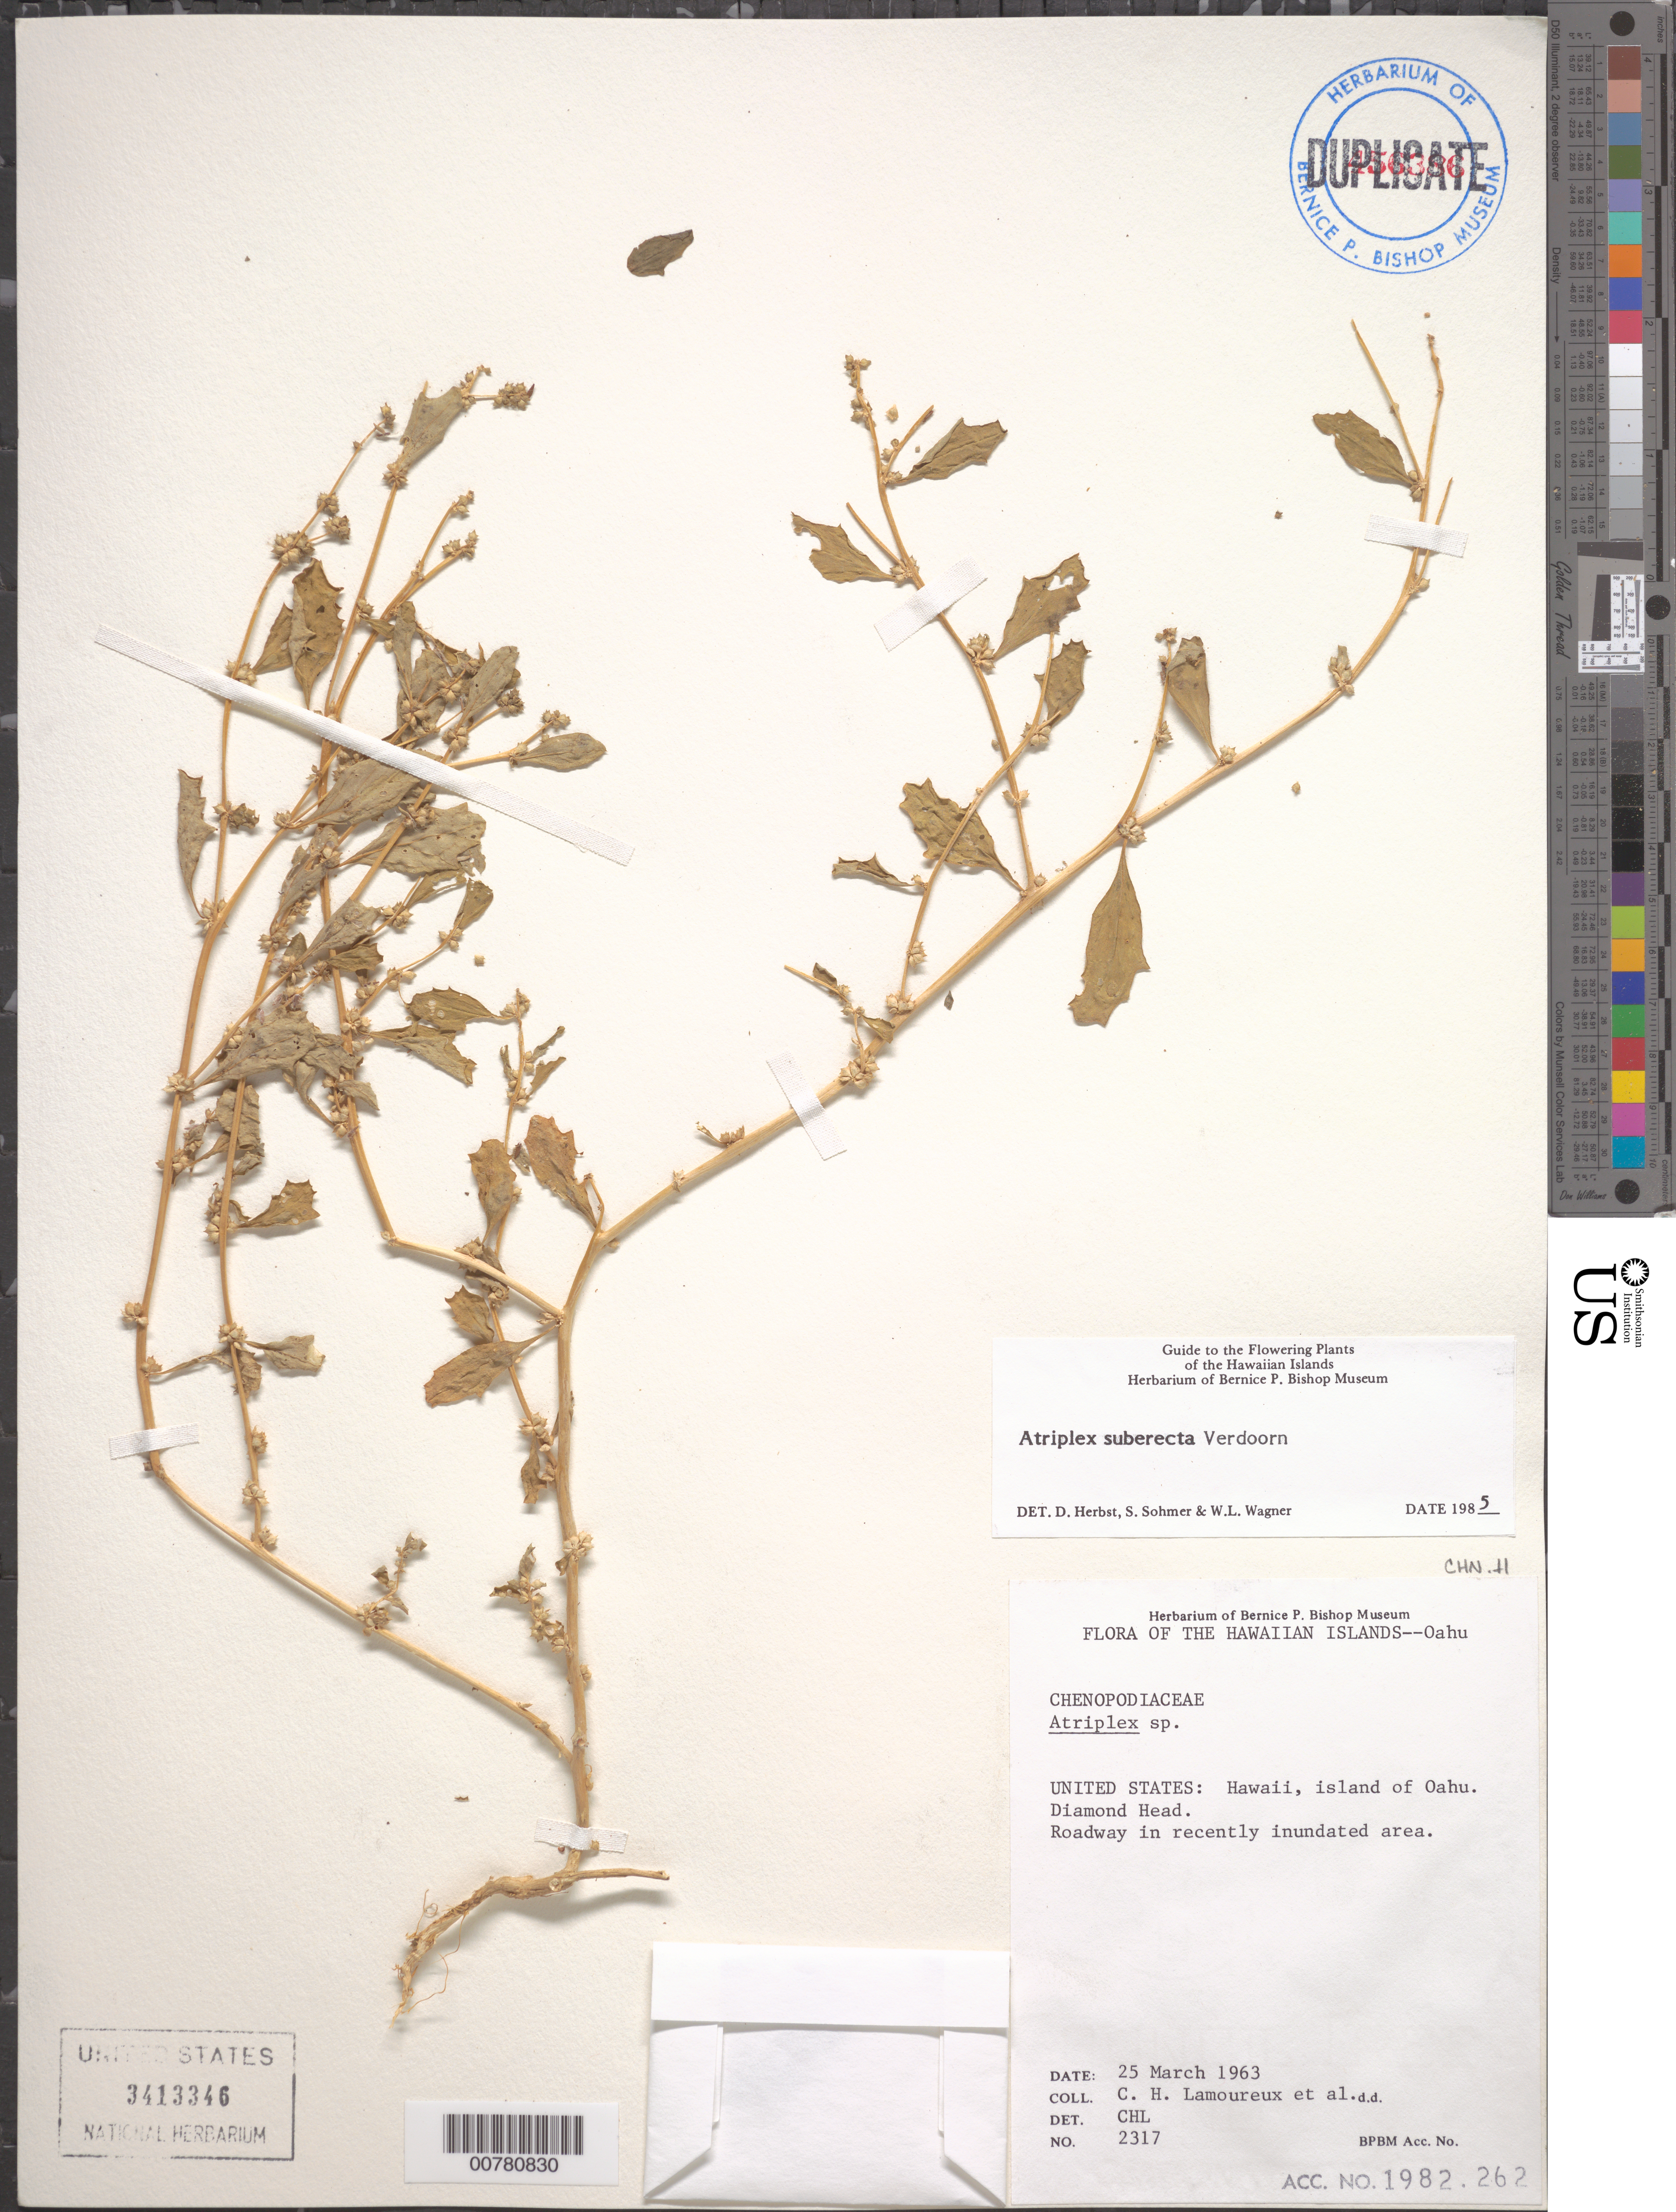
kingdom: Plantae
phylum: Tracheophyta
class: Magnoliopsida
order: Caryophyllales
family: Amaranthaceae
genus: Atriplex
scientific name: Atriplex suberecta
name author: Verd.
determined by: Herbst, D. R.; Sohmer, S. H.; Wagner, W. L.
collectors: C. H. Lamoureux & et al.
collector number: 2317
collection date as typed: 25 Mar 1963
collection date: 1963-03-25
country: United States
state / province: Hawaii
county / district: Honolulu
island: Oahu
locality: Diamond Head, Roadway in recently inundated area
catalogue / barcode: US 3413346